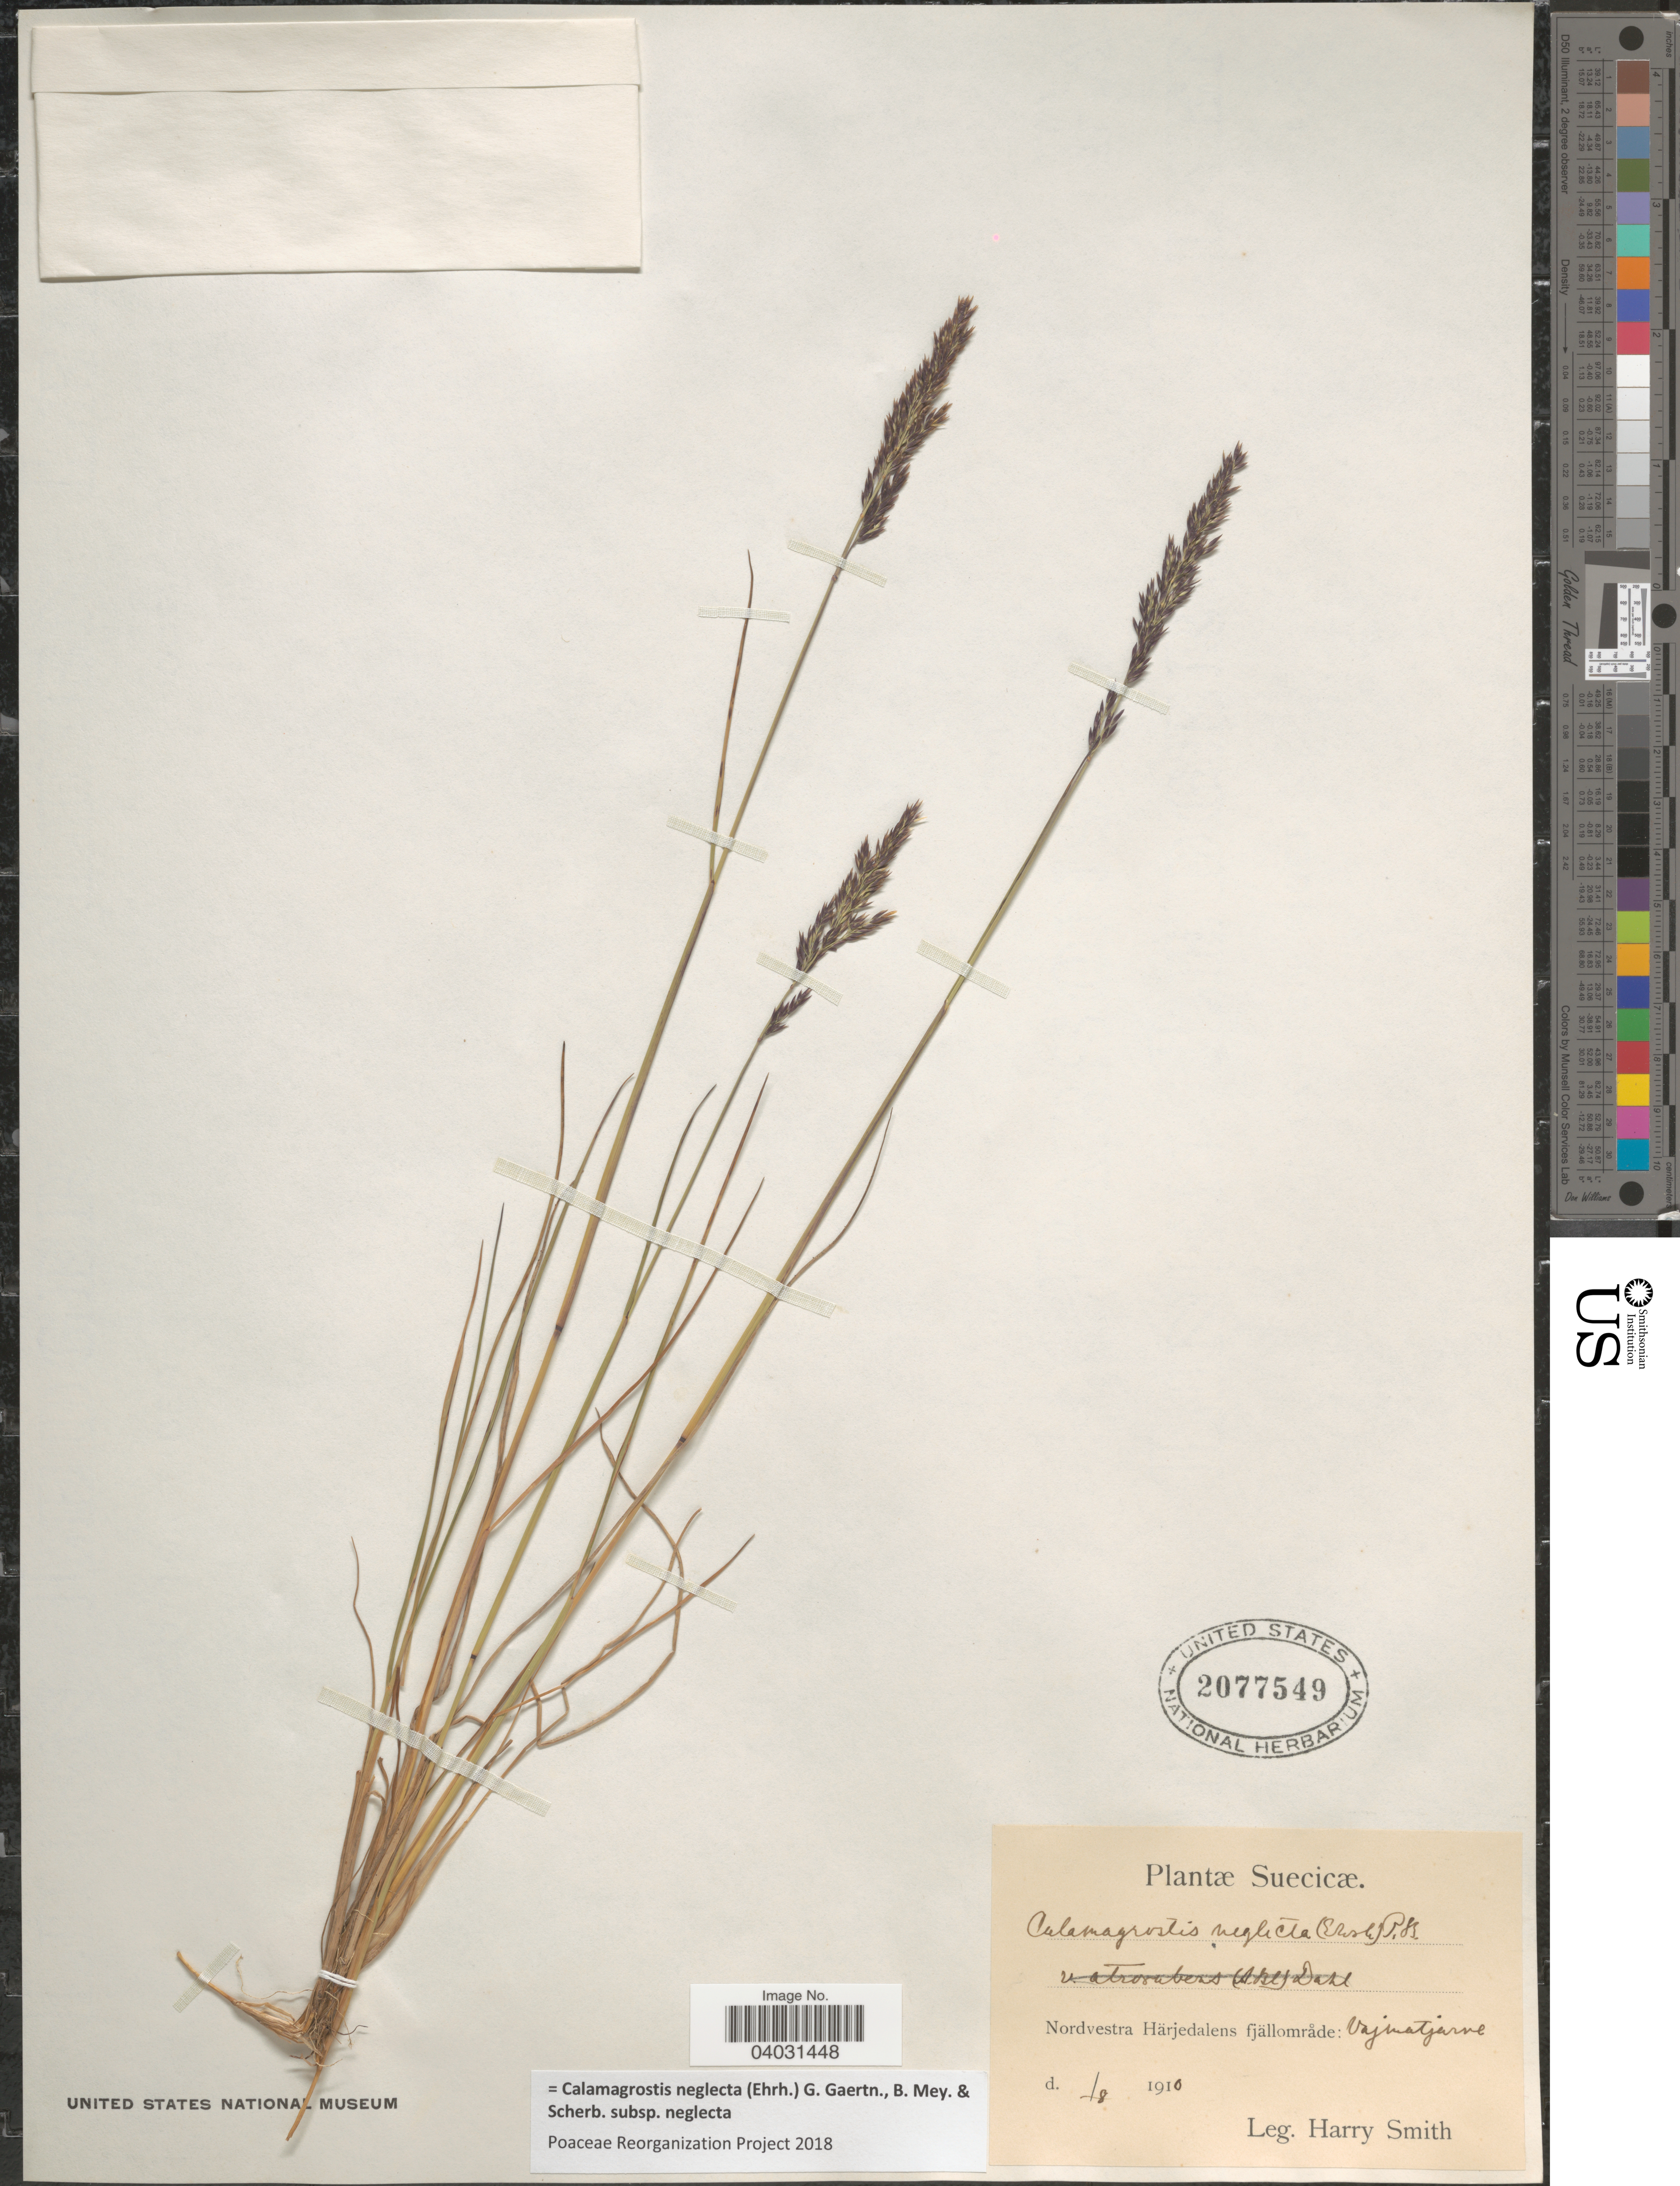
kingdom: Plantae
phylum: Tracheophyta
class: Liliopsida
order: Poales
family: Poaceae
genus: Calamagrostis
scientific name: Calamagrostis neglecta subsp. neglecta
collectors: H. Smith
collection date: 1910-08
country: Sweden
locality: Suecicæ. Nordvestra Härjedalens fjällområde: Vajmatjarne [interpreted].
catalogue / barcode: US 2077549